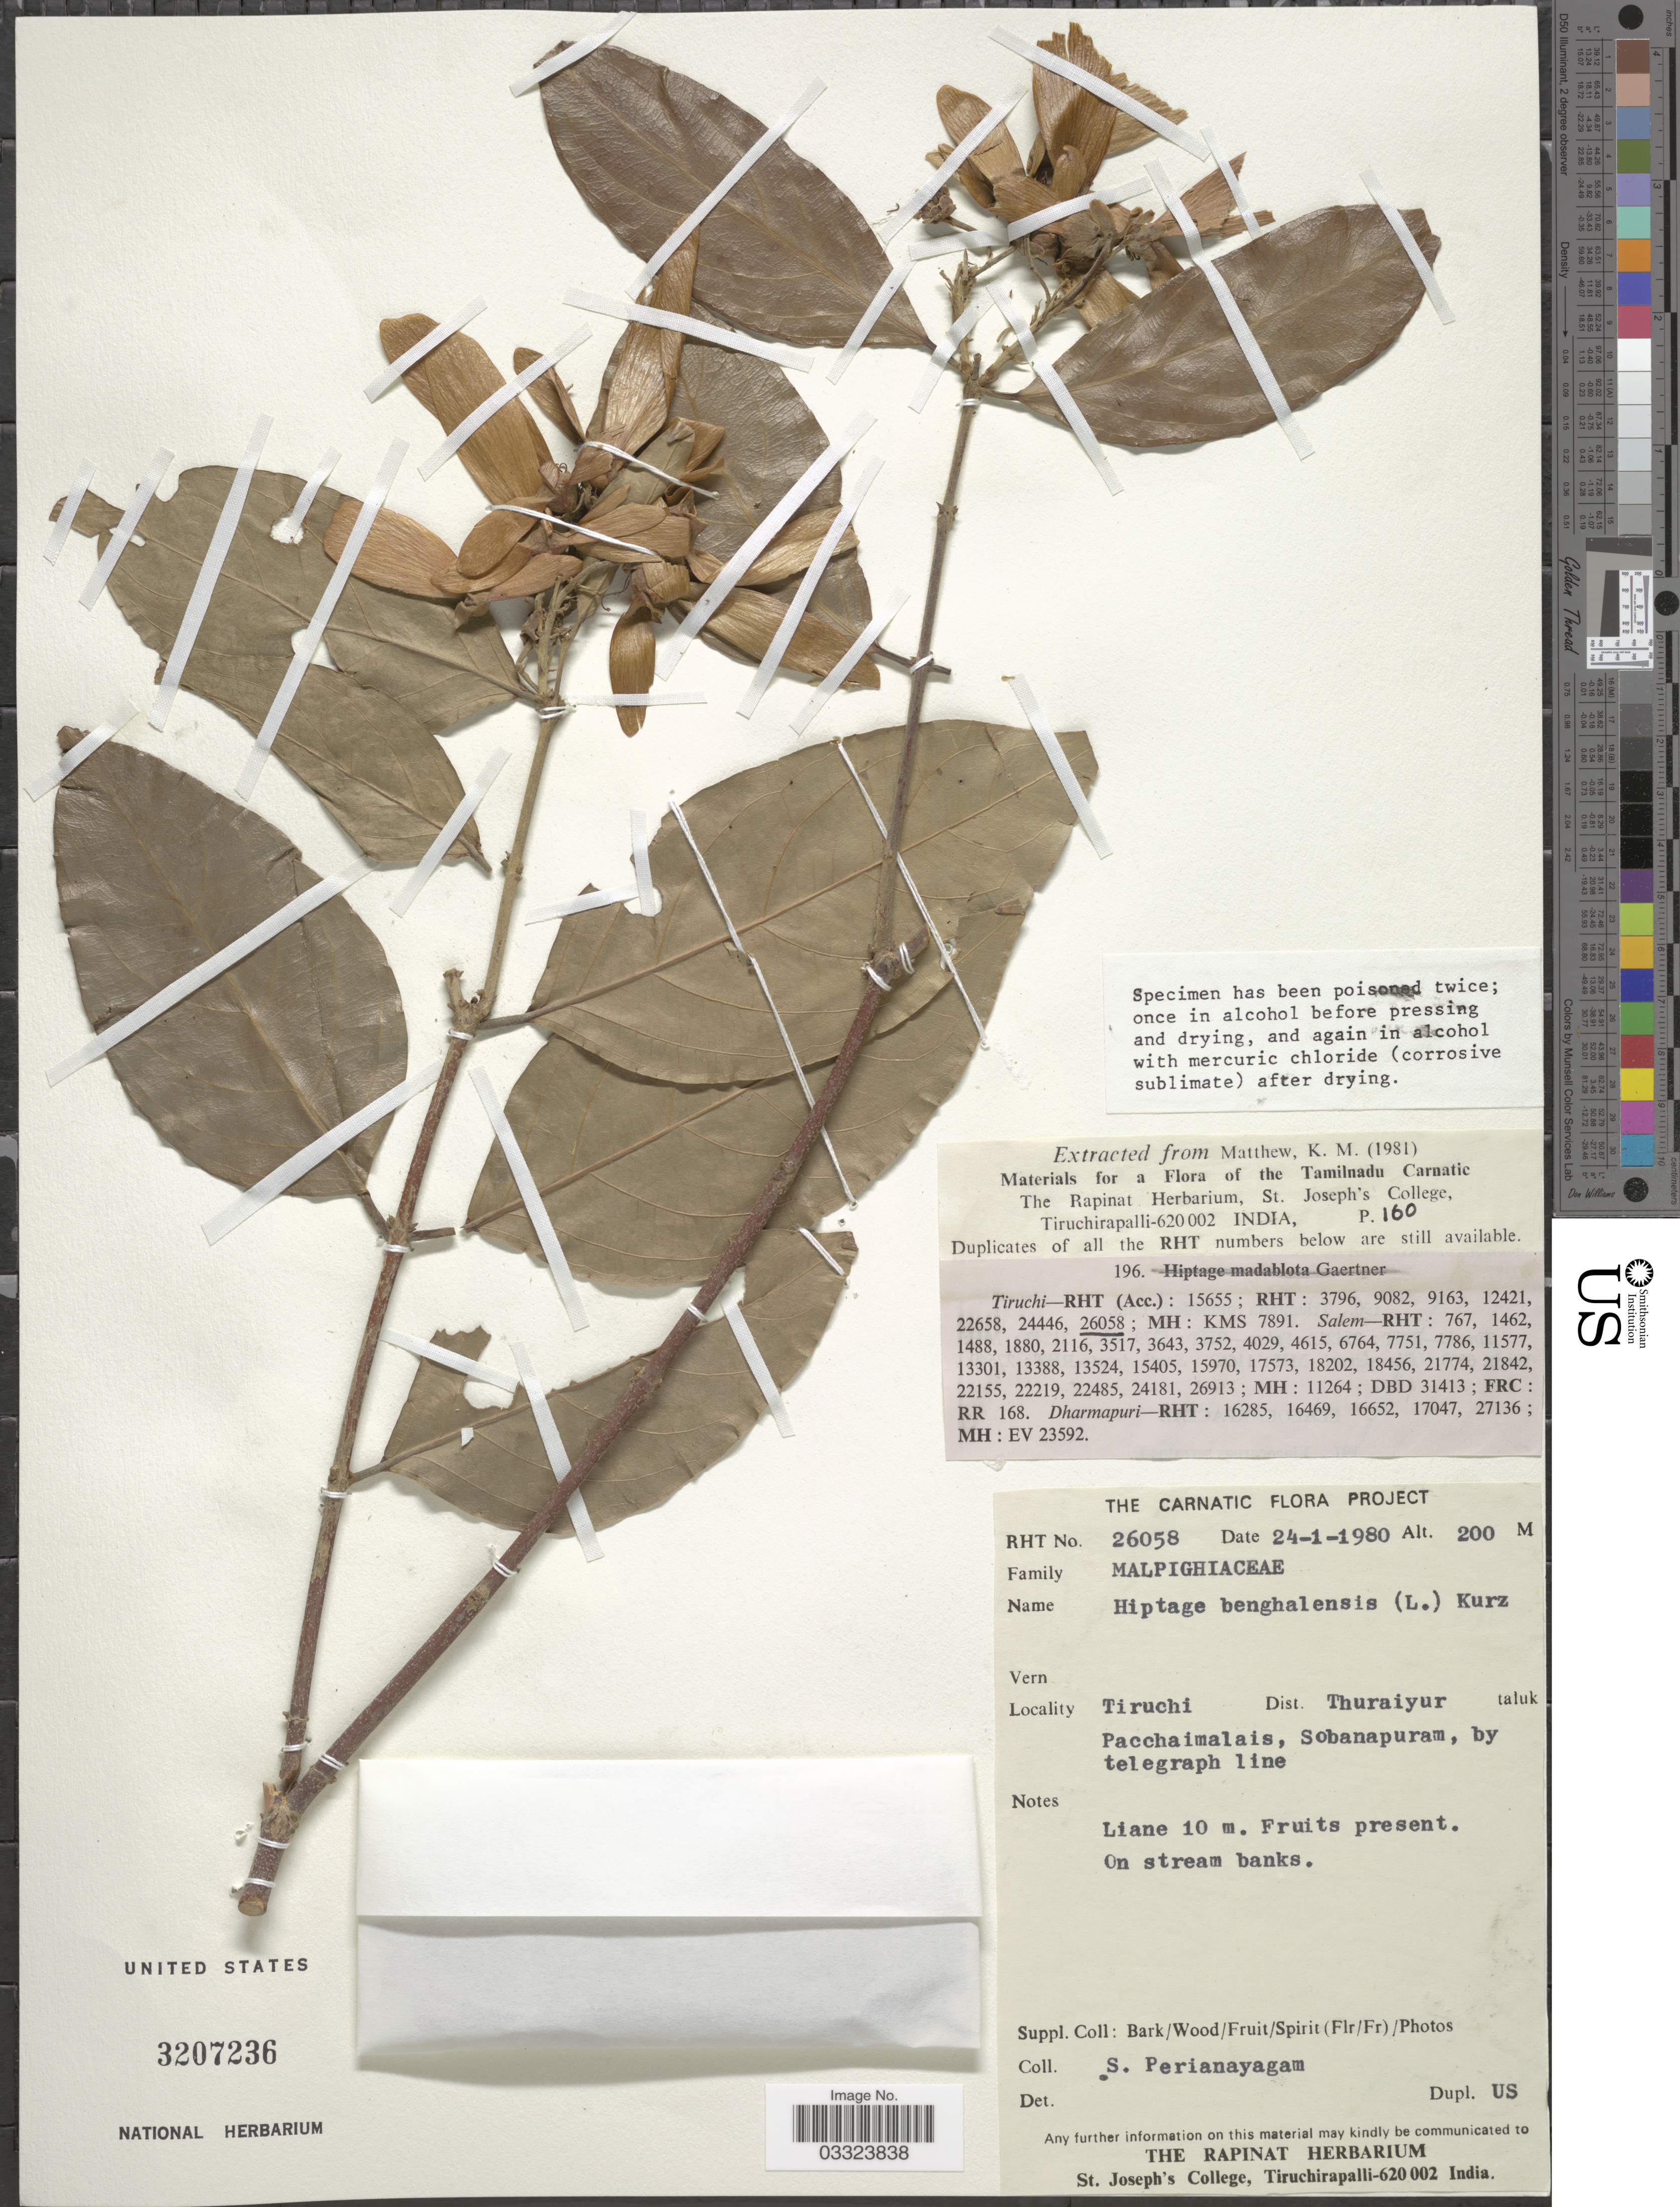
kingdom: Plantae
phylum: Tracheophyta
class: Magnoliopsida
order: Malpighiales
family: Malpighiaceae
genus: Hiptage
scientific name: Hiptage benghalensis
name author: (L.) Kurz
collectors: S. Perianayagam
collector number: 26058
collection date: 1980-01-24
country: India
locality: Tiruchi. Dist. Thuraiyur taluk Pacchaimalais, Sobanapuram, by telegraph line.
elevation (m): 200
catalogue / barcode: US 3207236